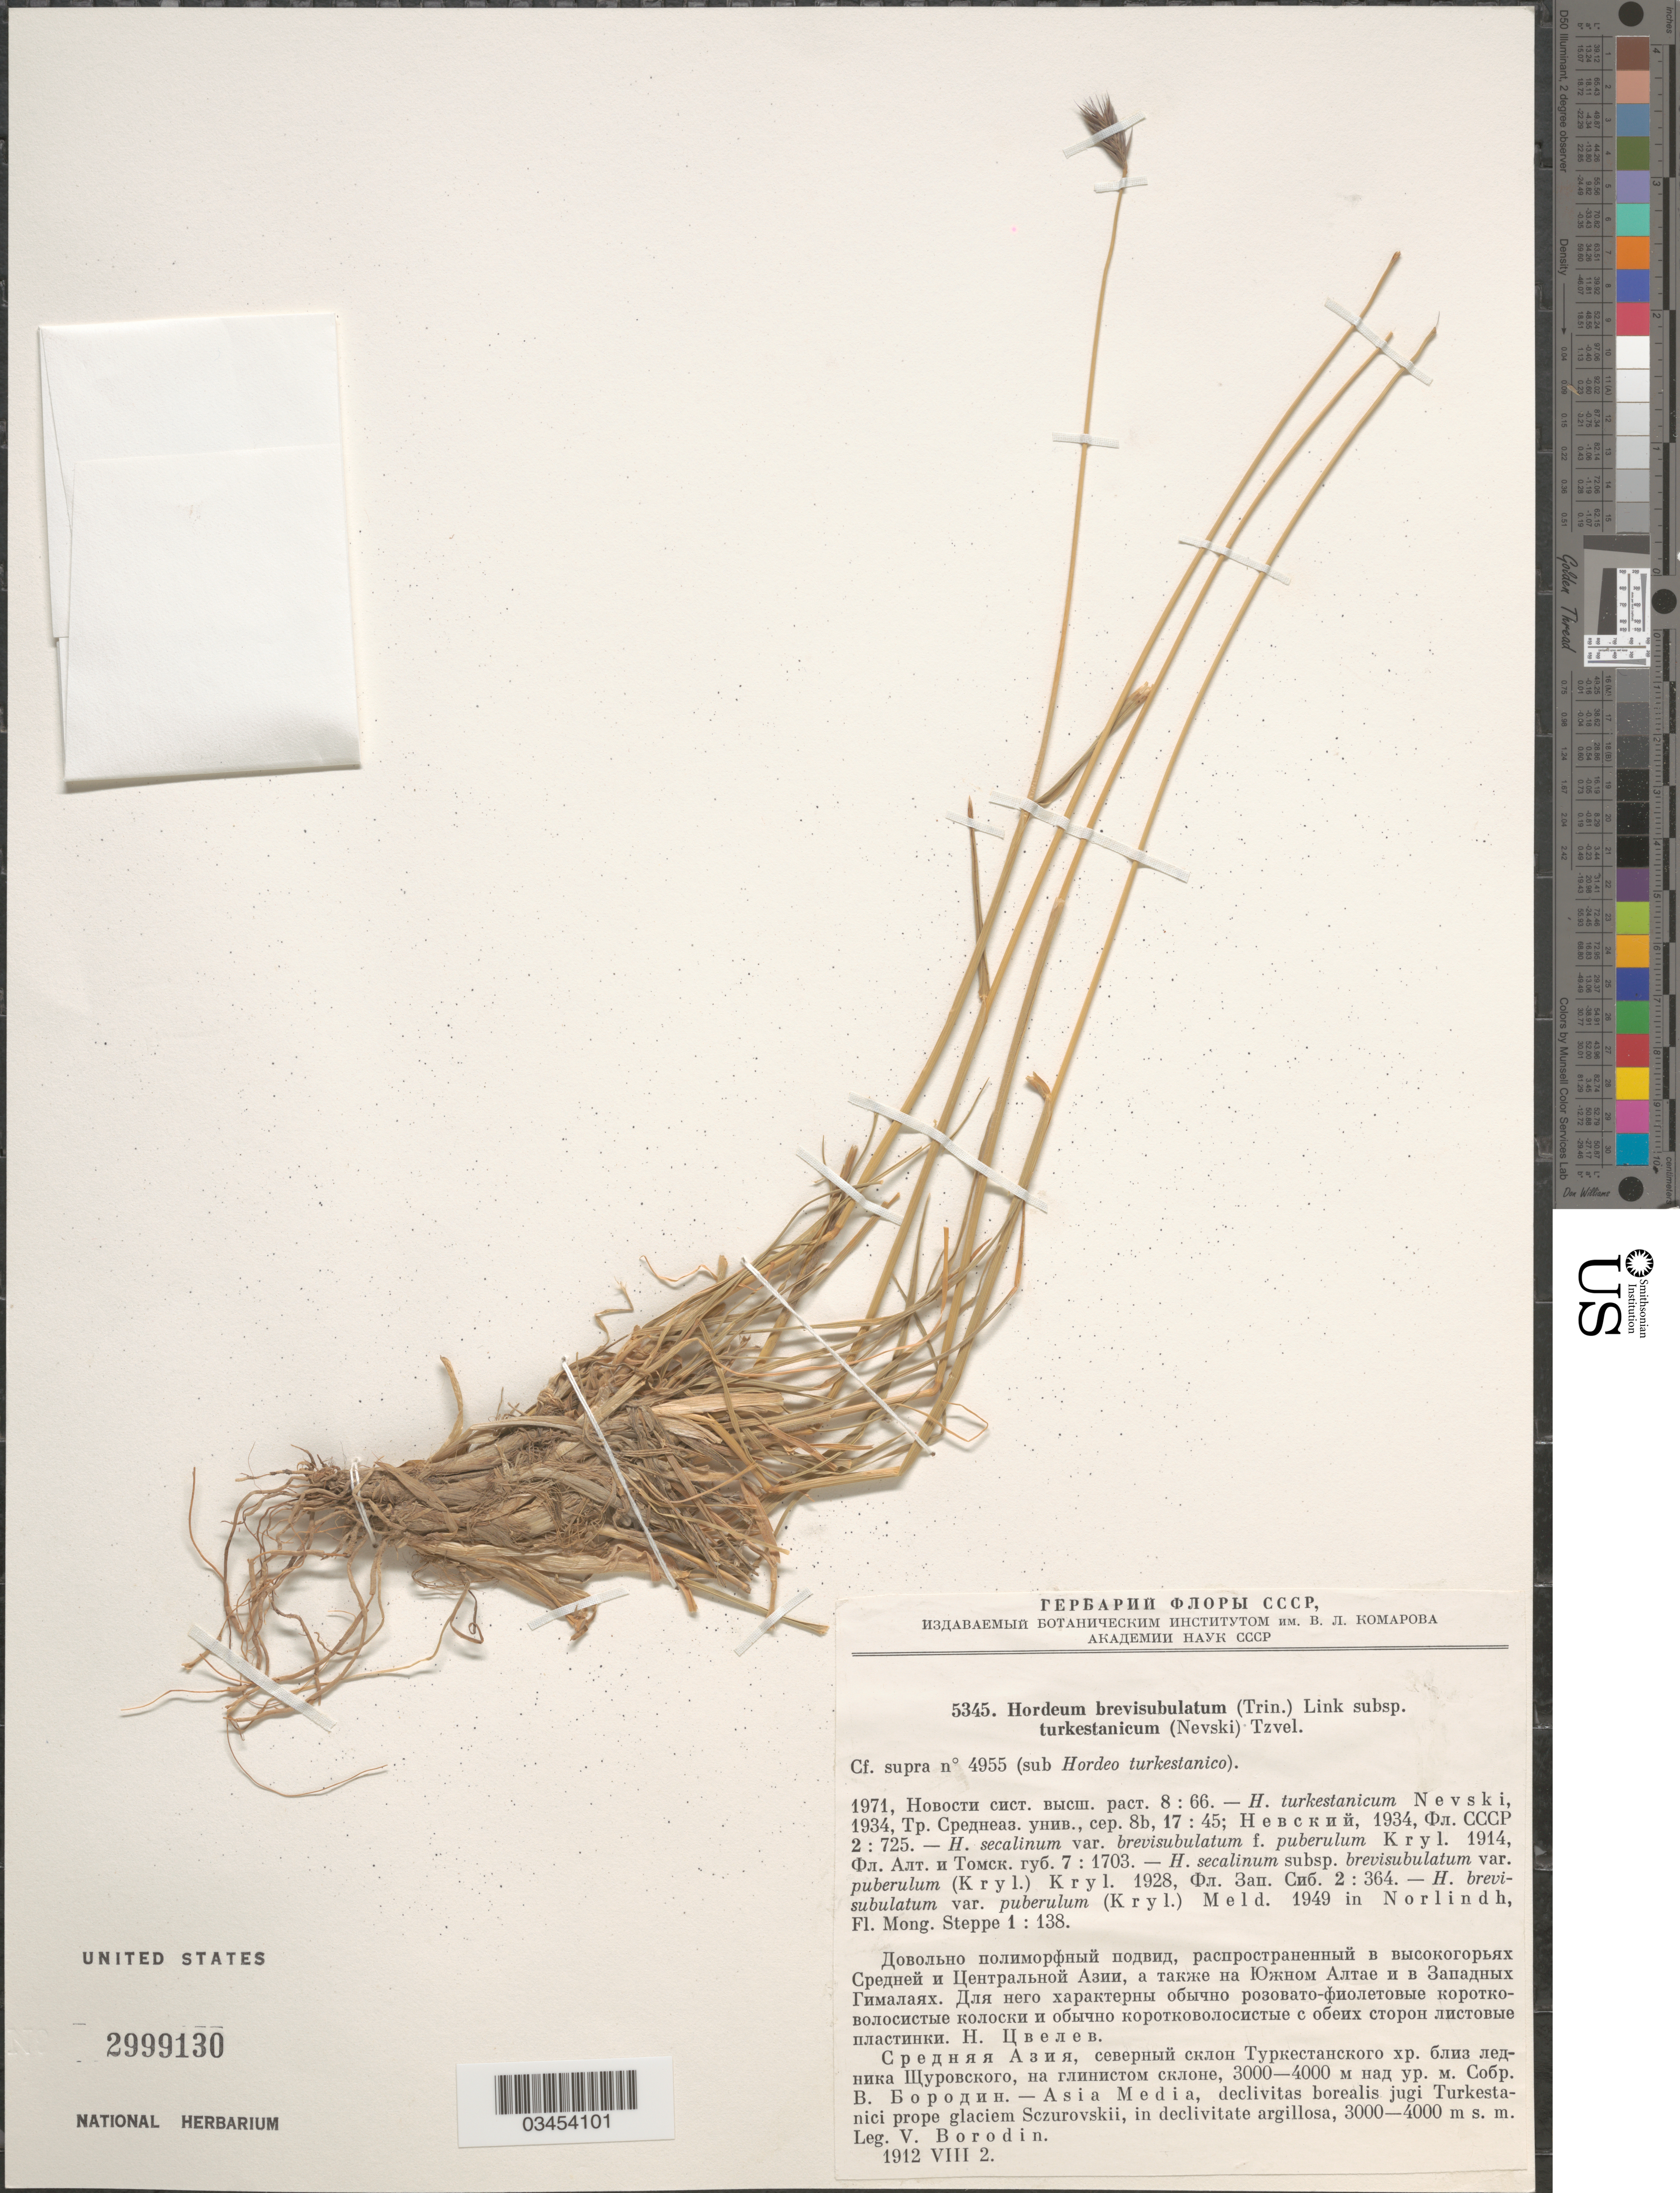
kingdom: Plantae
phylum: Tracheophyta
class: Liliopsida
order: Poales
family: Poaceae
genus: Hordeum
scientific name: Hordeum brevisubulatum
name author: (Trin.) Link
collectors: V. Borodin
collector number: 5345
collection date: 1912-08-02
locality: Asia Media, declivitas borealis jugi Turkestanici prope glaciem Sczurovskii, in declivitate argillosa.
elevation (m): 3000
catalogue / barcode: US 2999130